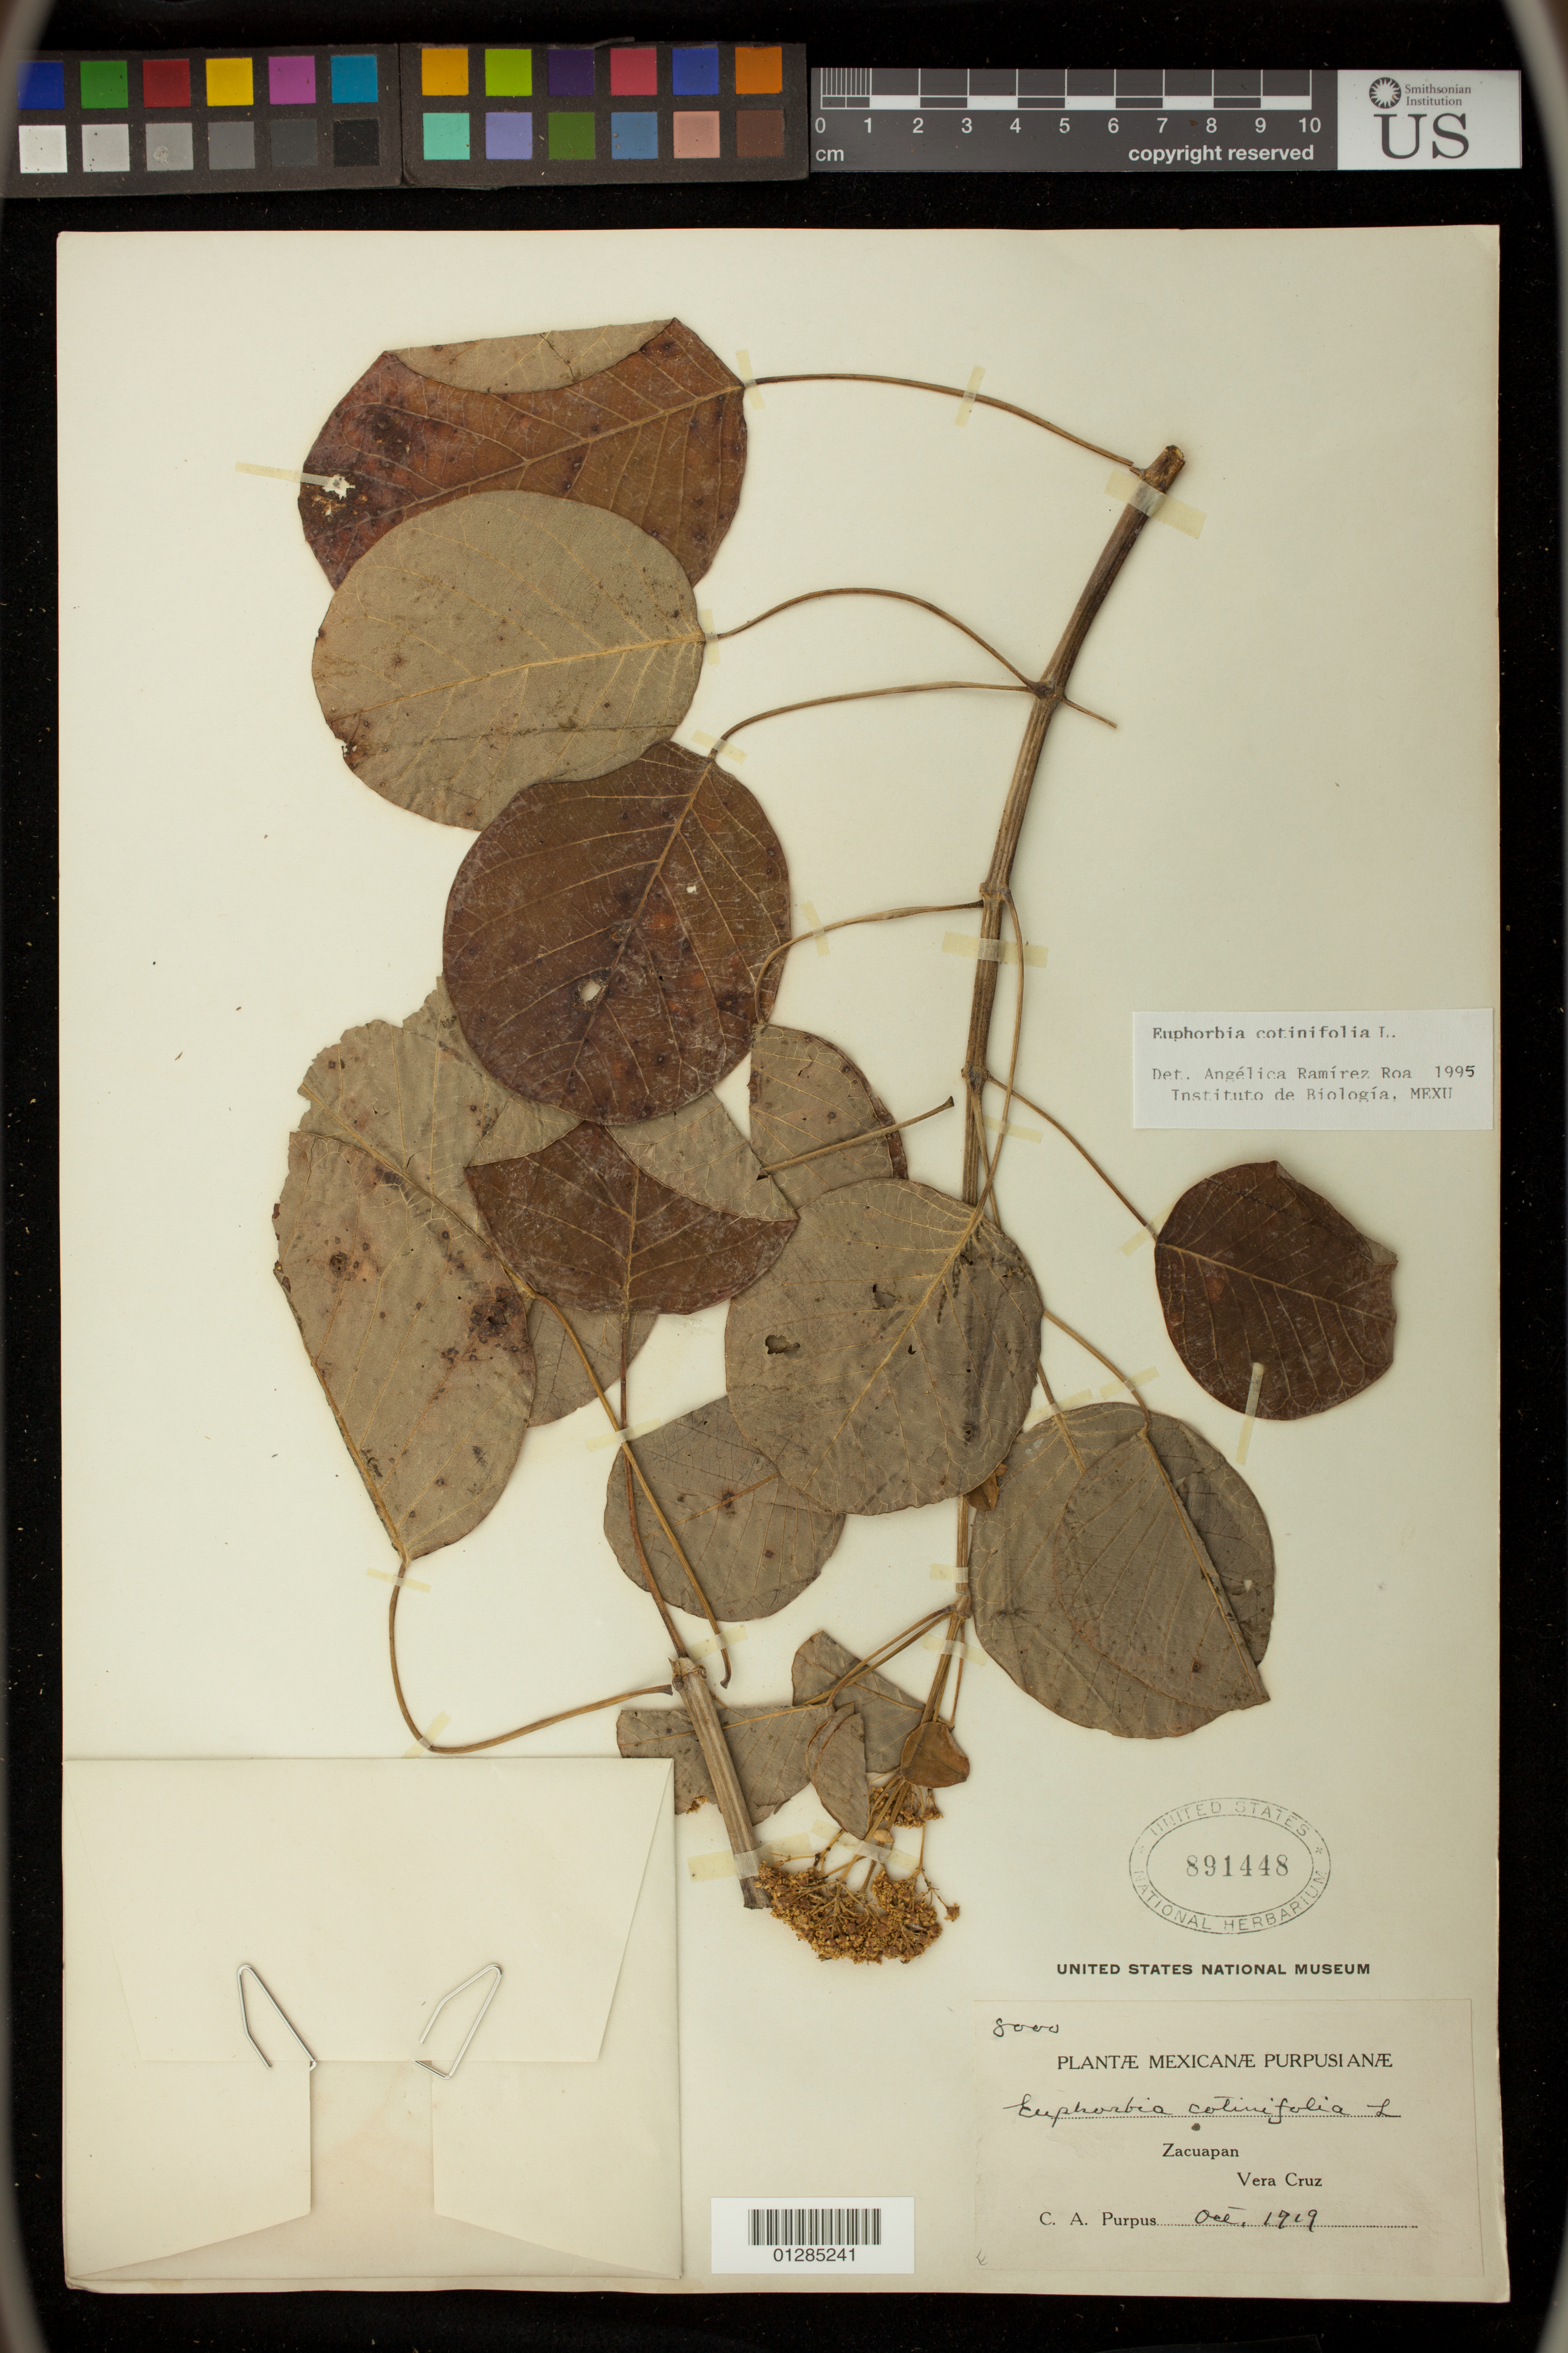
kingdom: Plantae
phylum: Tracheophyta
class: Magnoliopsida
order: Malpighiales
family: Euphorbiaceae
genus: Euphorbia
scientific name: Euphorbia cotinifolia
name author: L.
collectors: C. A. Purpus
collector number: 8000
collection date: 1919-10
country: Mexico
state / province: Veracruz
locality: Zacuapan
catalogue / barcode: US 891448